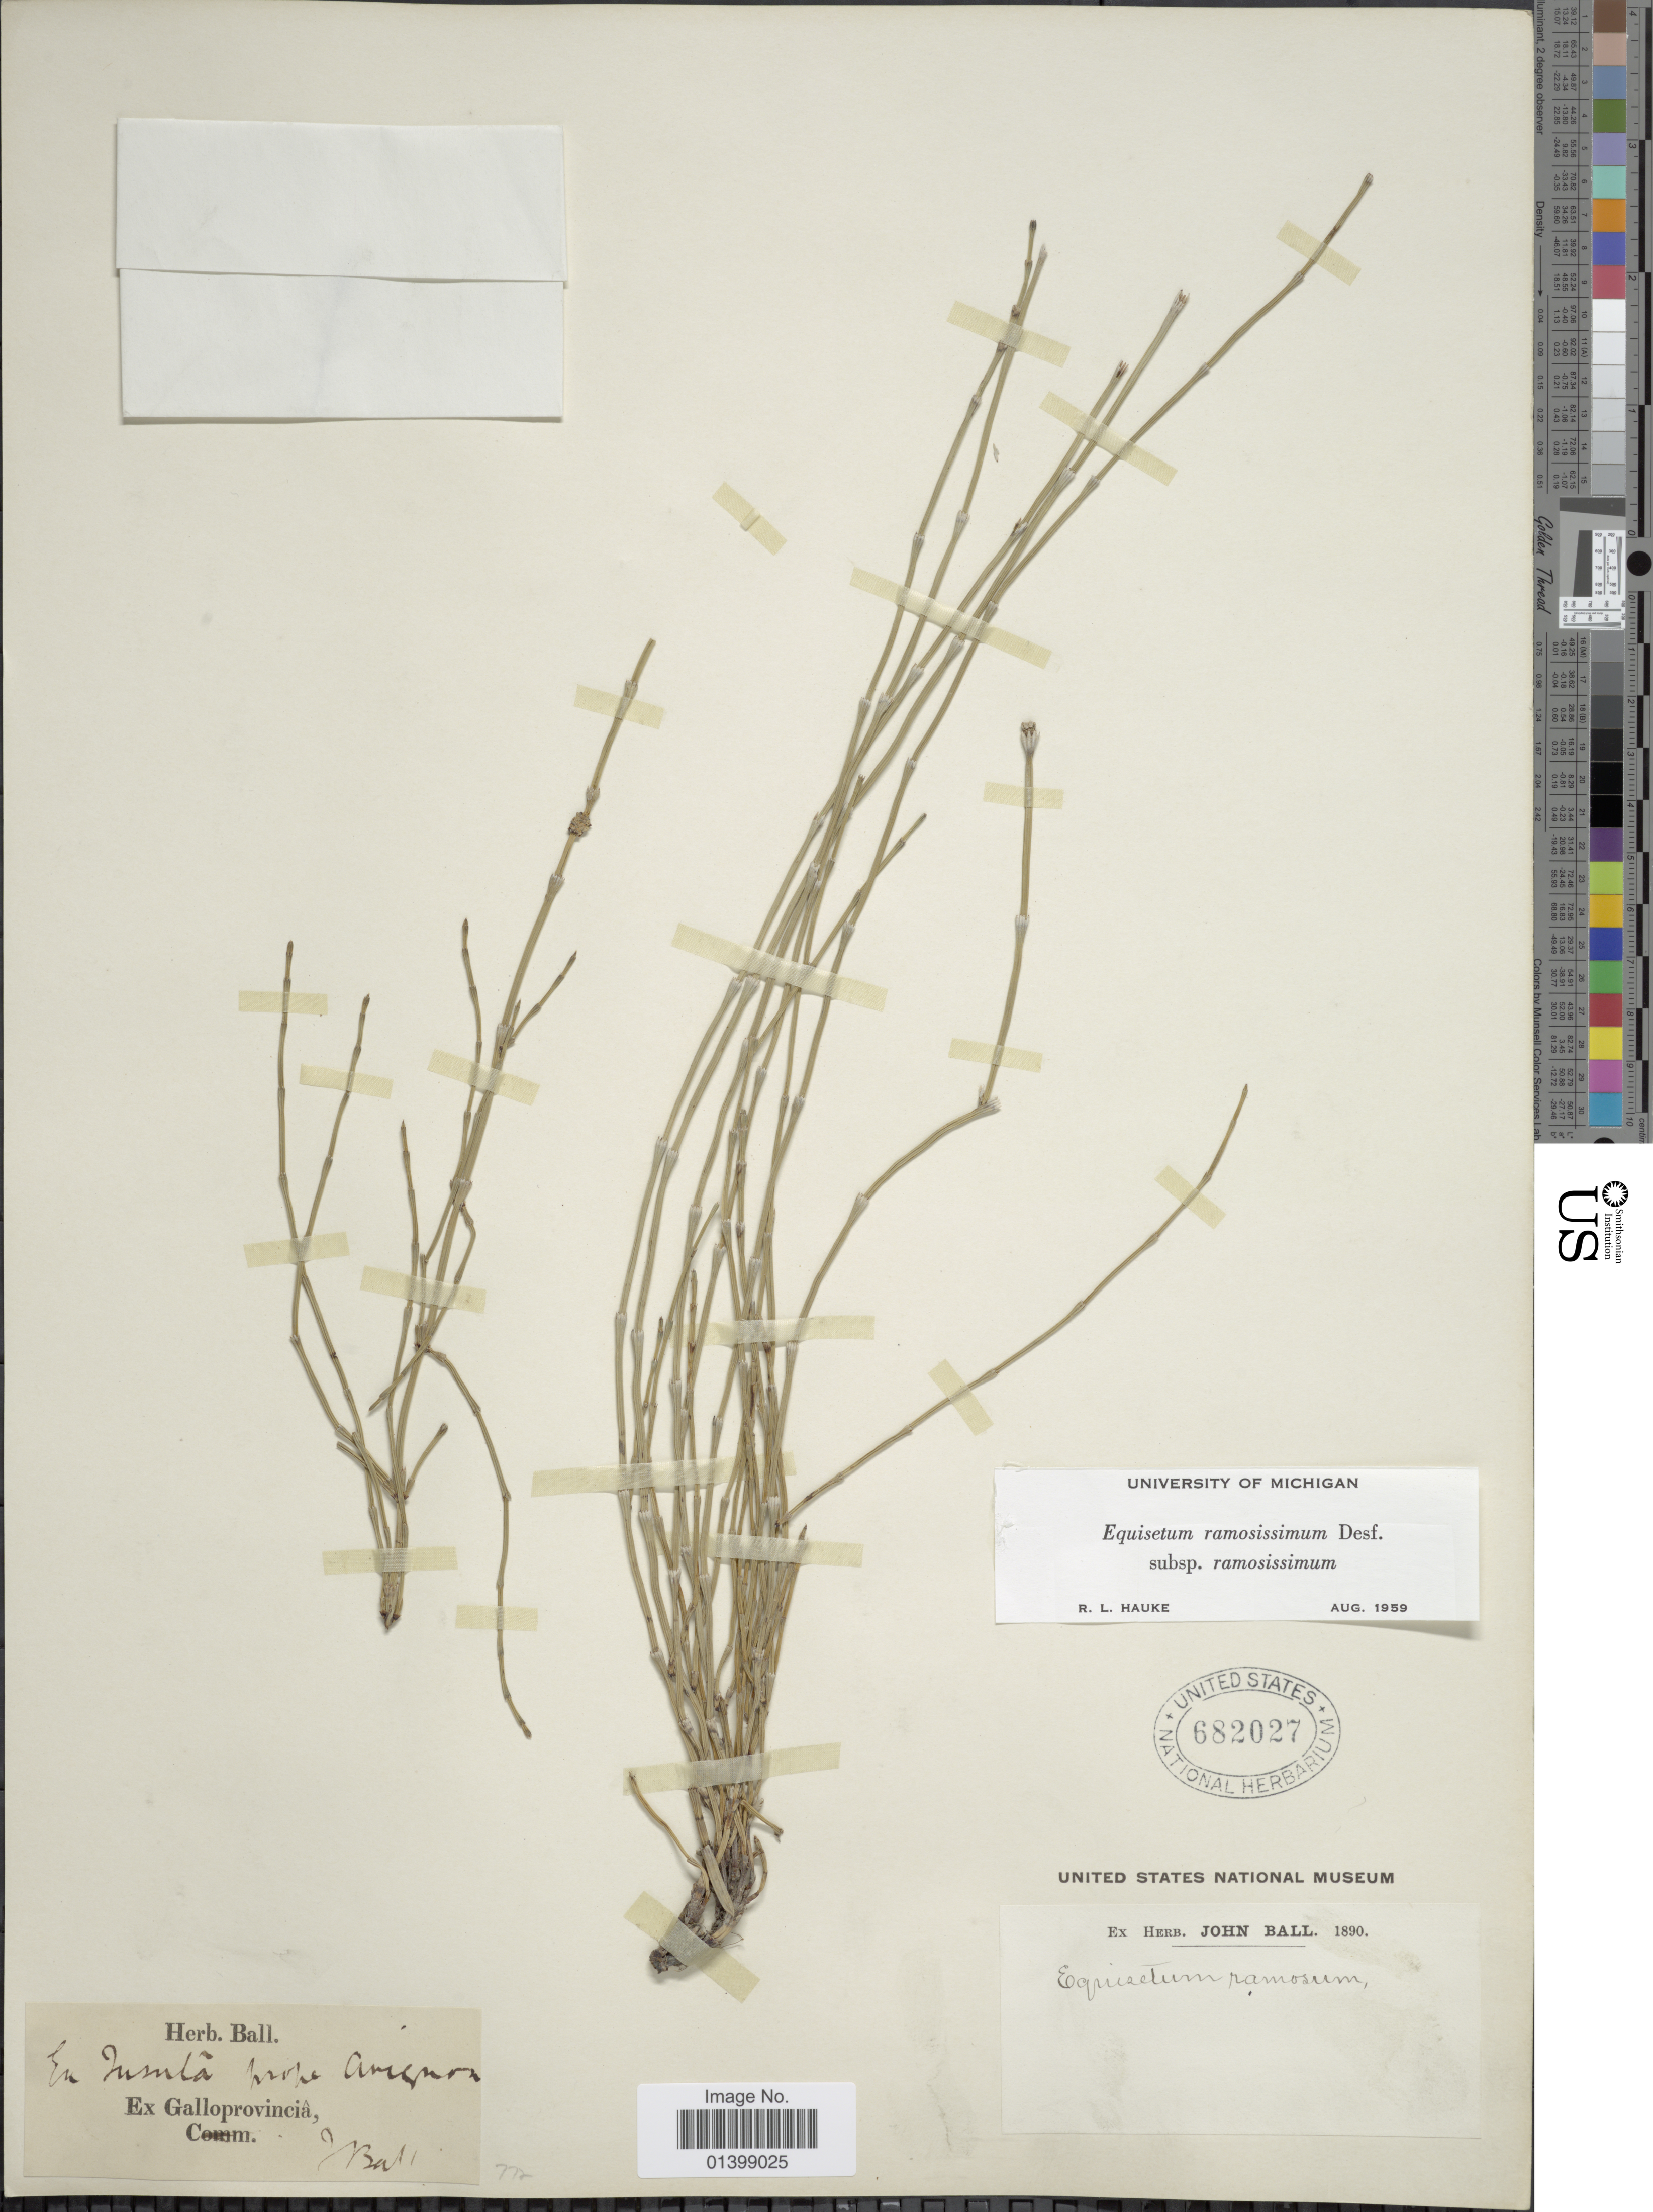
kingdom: Plantae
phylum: Tracheophyta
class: Polypodiopsida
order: Equisetales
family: Equisetaceae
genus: Equisetum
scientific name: Equisetum ramosissimum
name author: Desf.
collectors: J. Ball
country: France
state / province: Provence-Alpes-Côte d'Azur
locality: Ex Galloprovincia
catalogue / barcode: US 682027